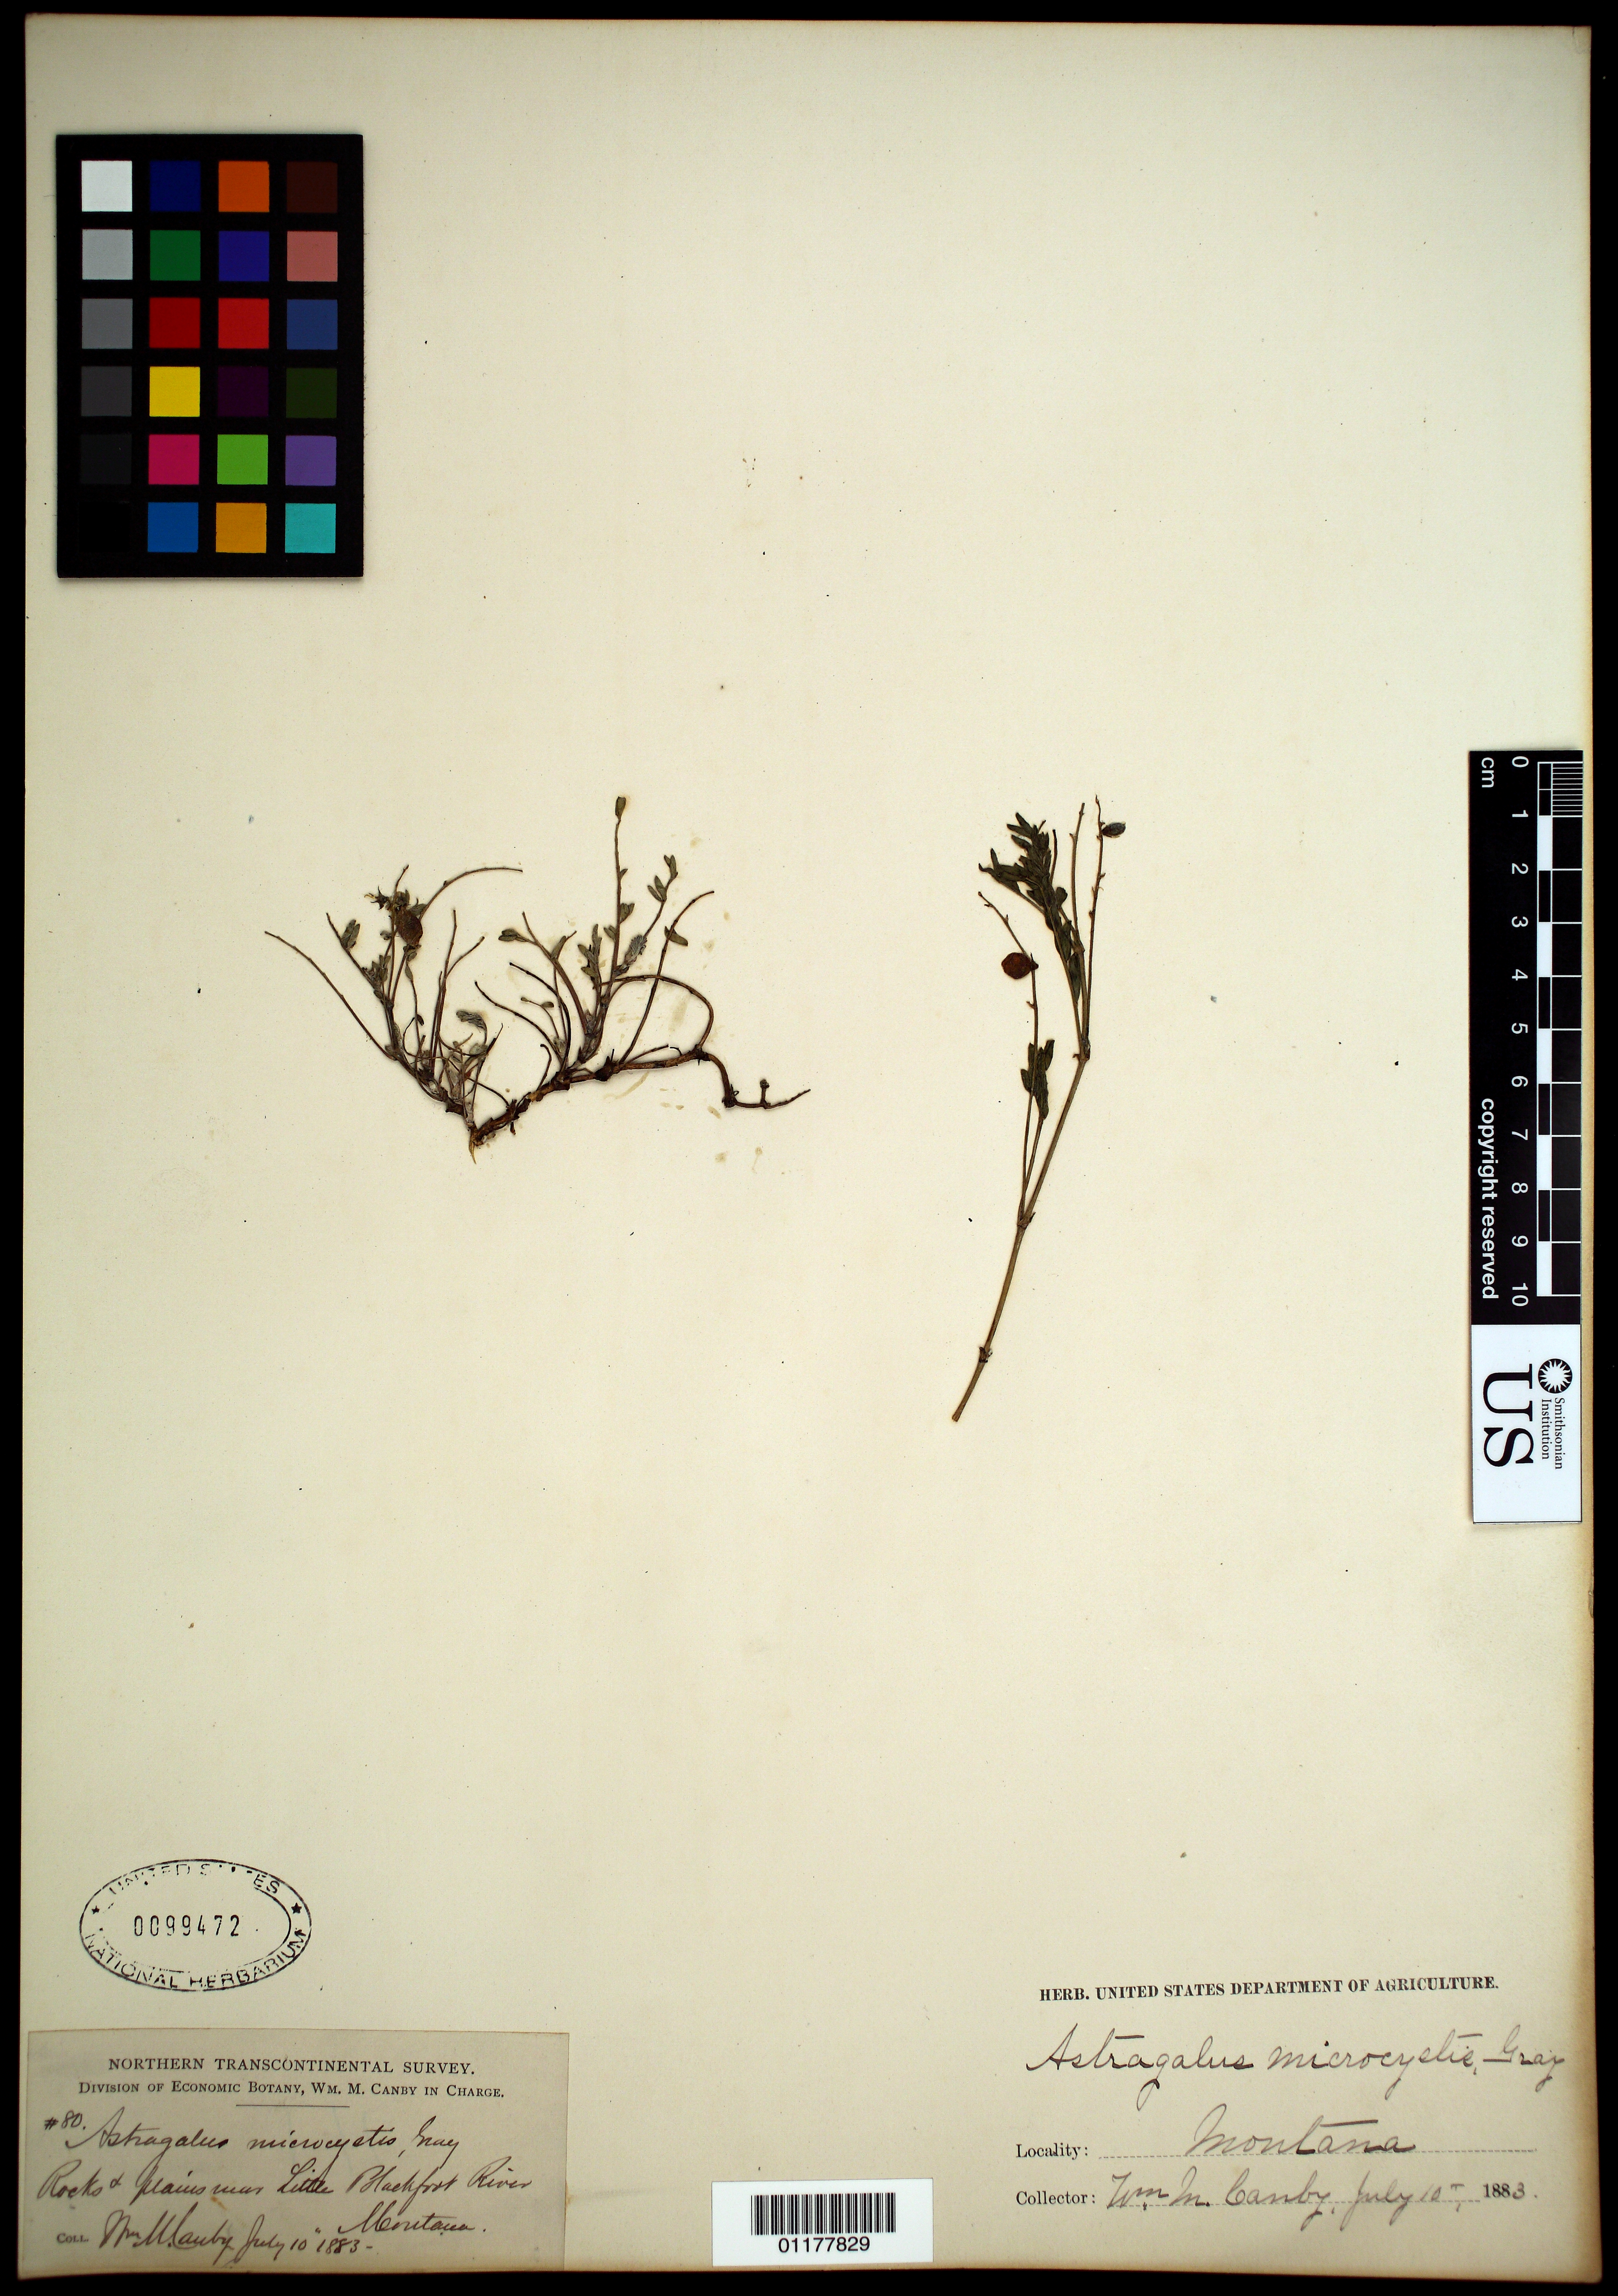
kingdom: Plantae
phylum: Tracheophyta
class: Magnoliopsida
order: Fabales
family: Fabaceae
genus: Astragalus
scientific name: Astragalus mortonii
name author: Nutt.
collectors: W. M. Canby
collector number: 80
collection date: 1883-07-10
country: United States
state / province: Montana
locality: Little Blackfoot River.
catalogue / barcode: US 99472